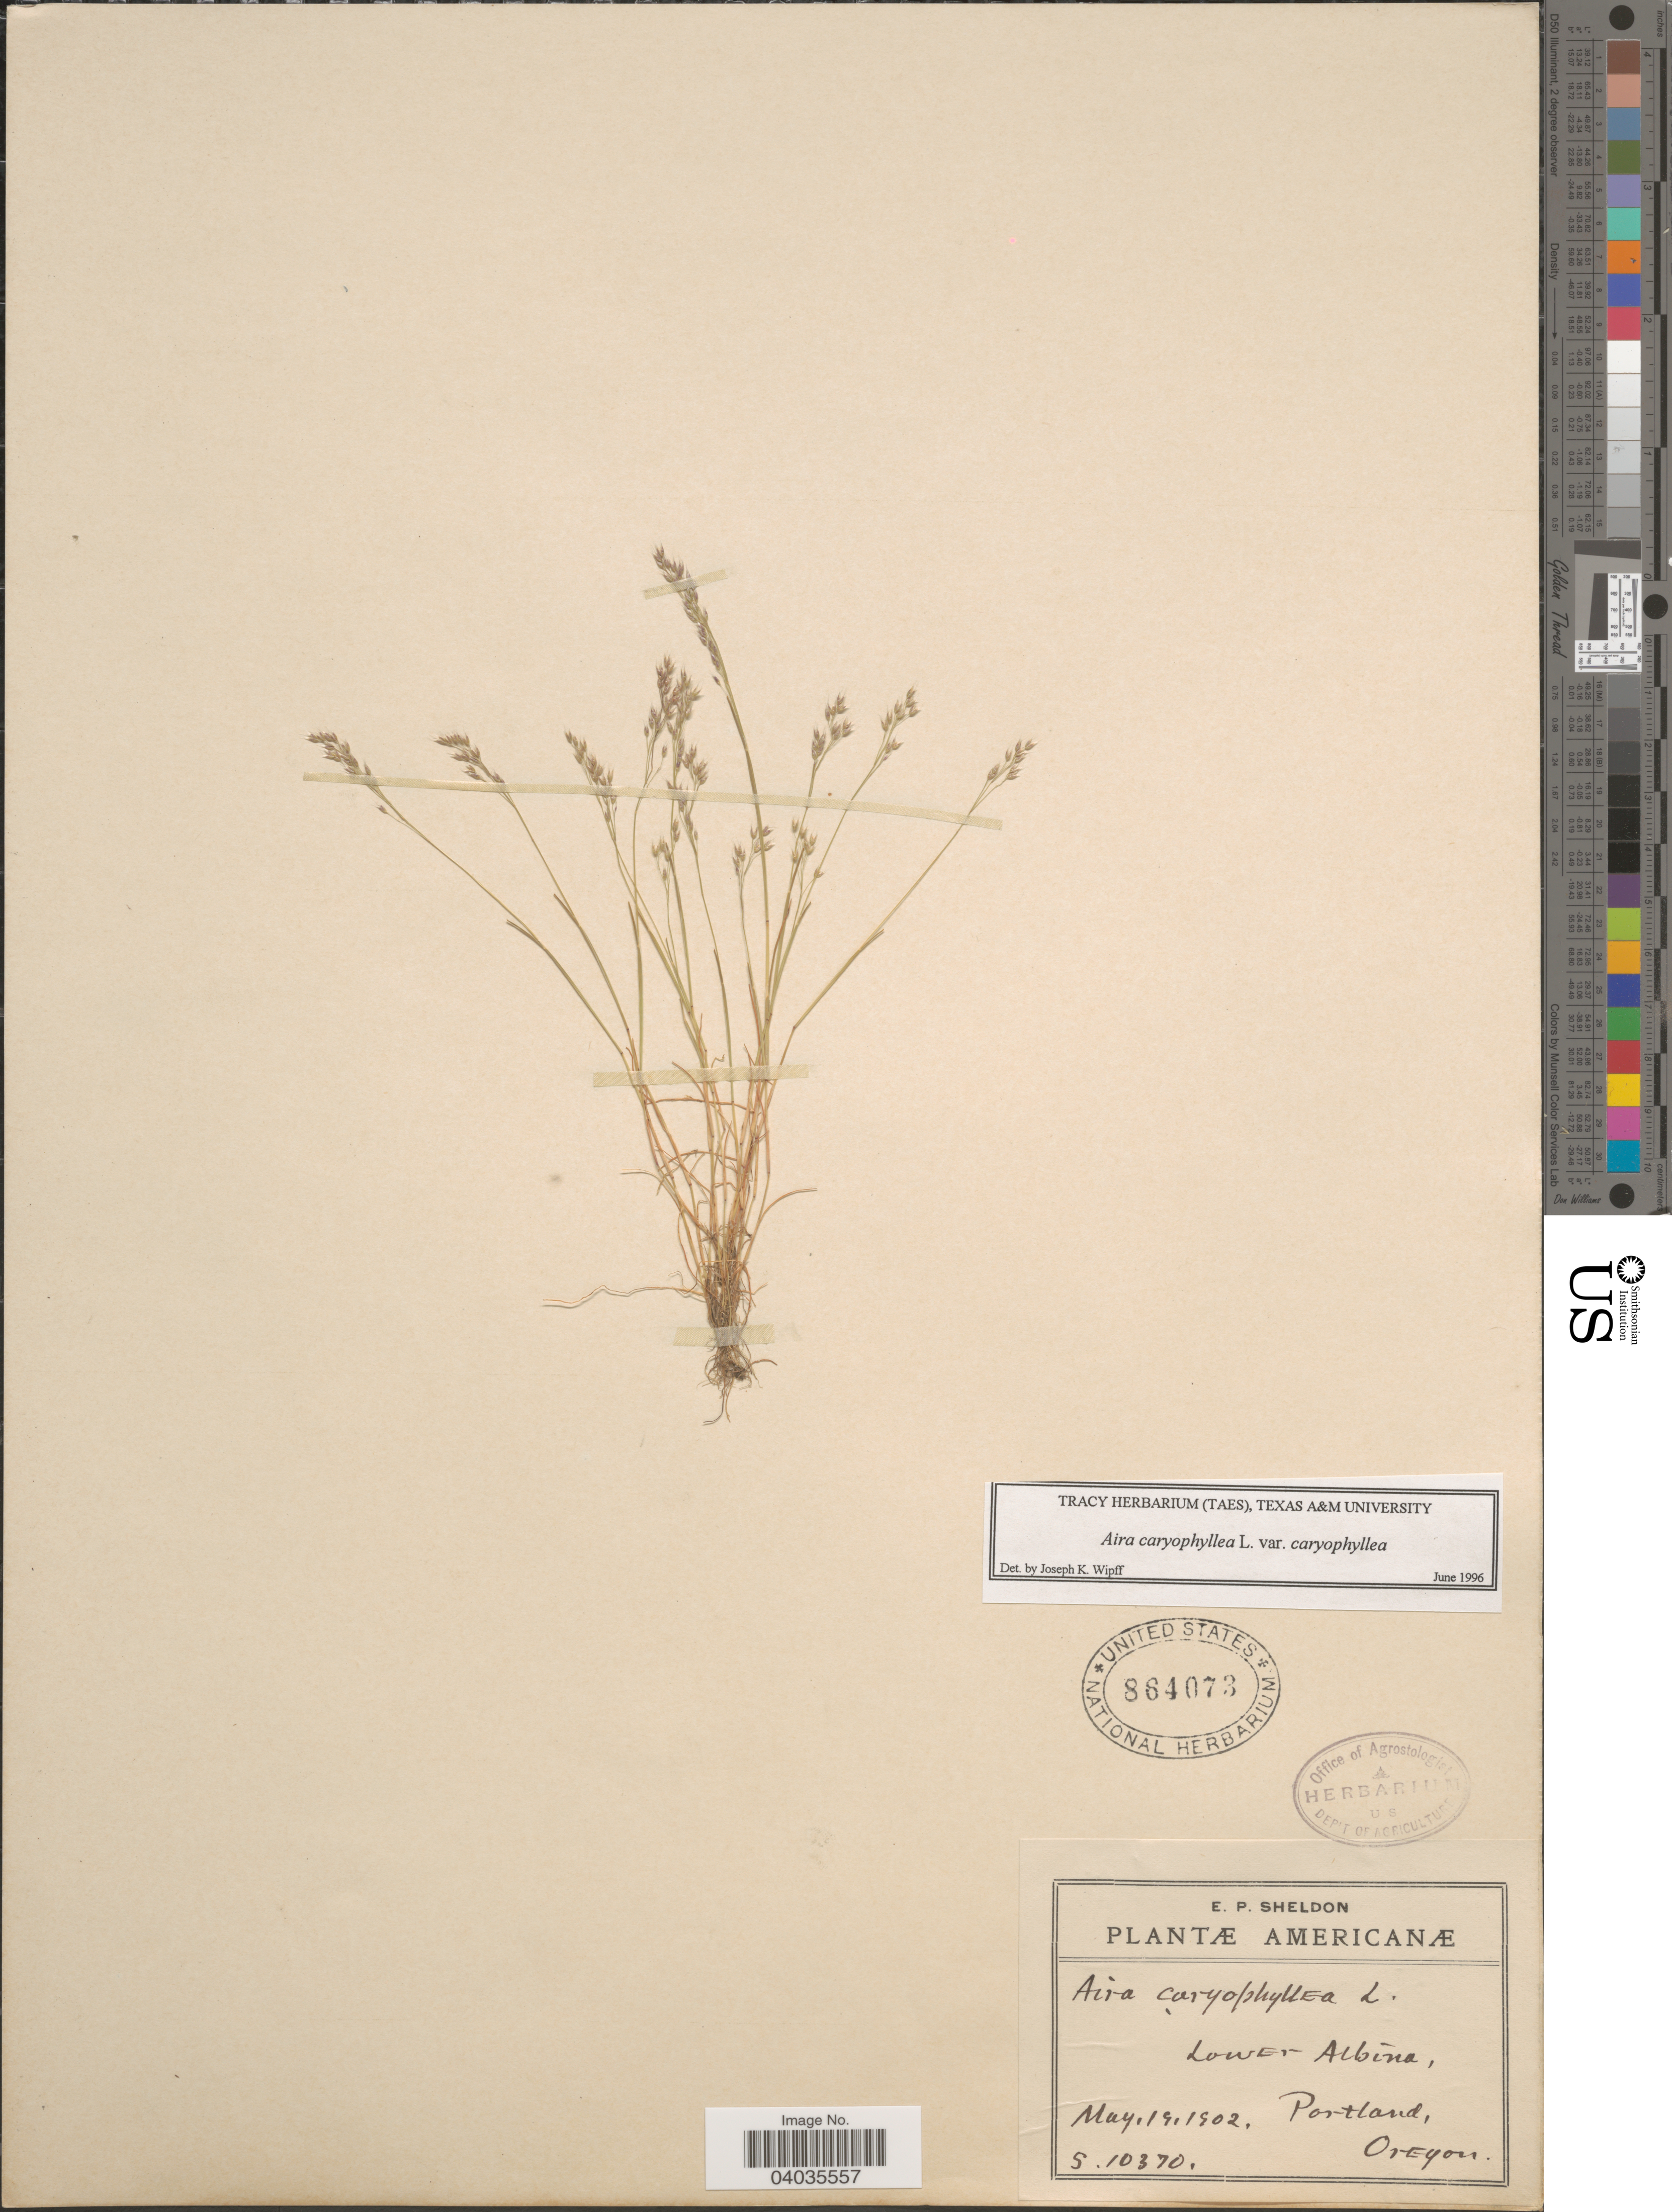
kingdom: Plantae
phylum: Tracheophyta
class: Liliopsida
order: Poales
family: Poaceae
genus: Aira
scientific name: Aira caryophyllea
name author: L.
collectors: E. P. Sheldon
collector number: S.10370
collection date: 1902-05-19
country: United States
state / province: Oregon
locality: Lower Albina, Portland.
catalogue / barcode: US 864073